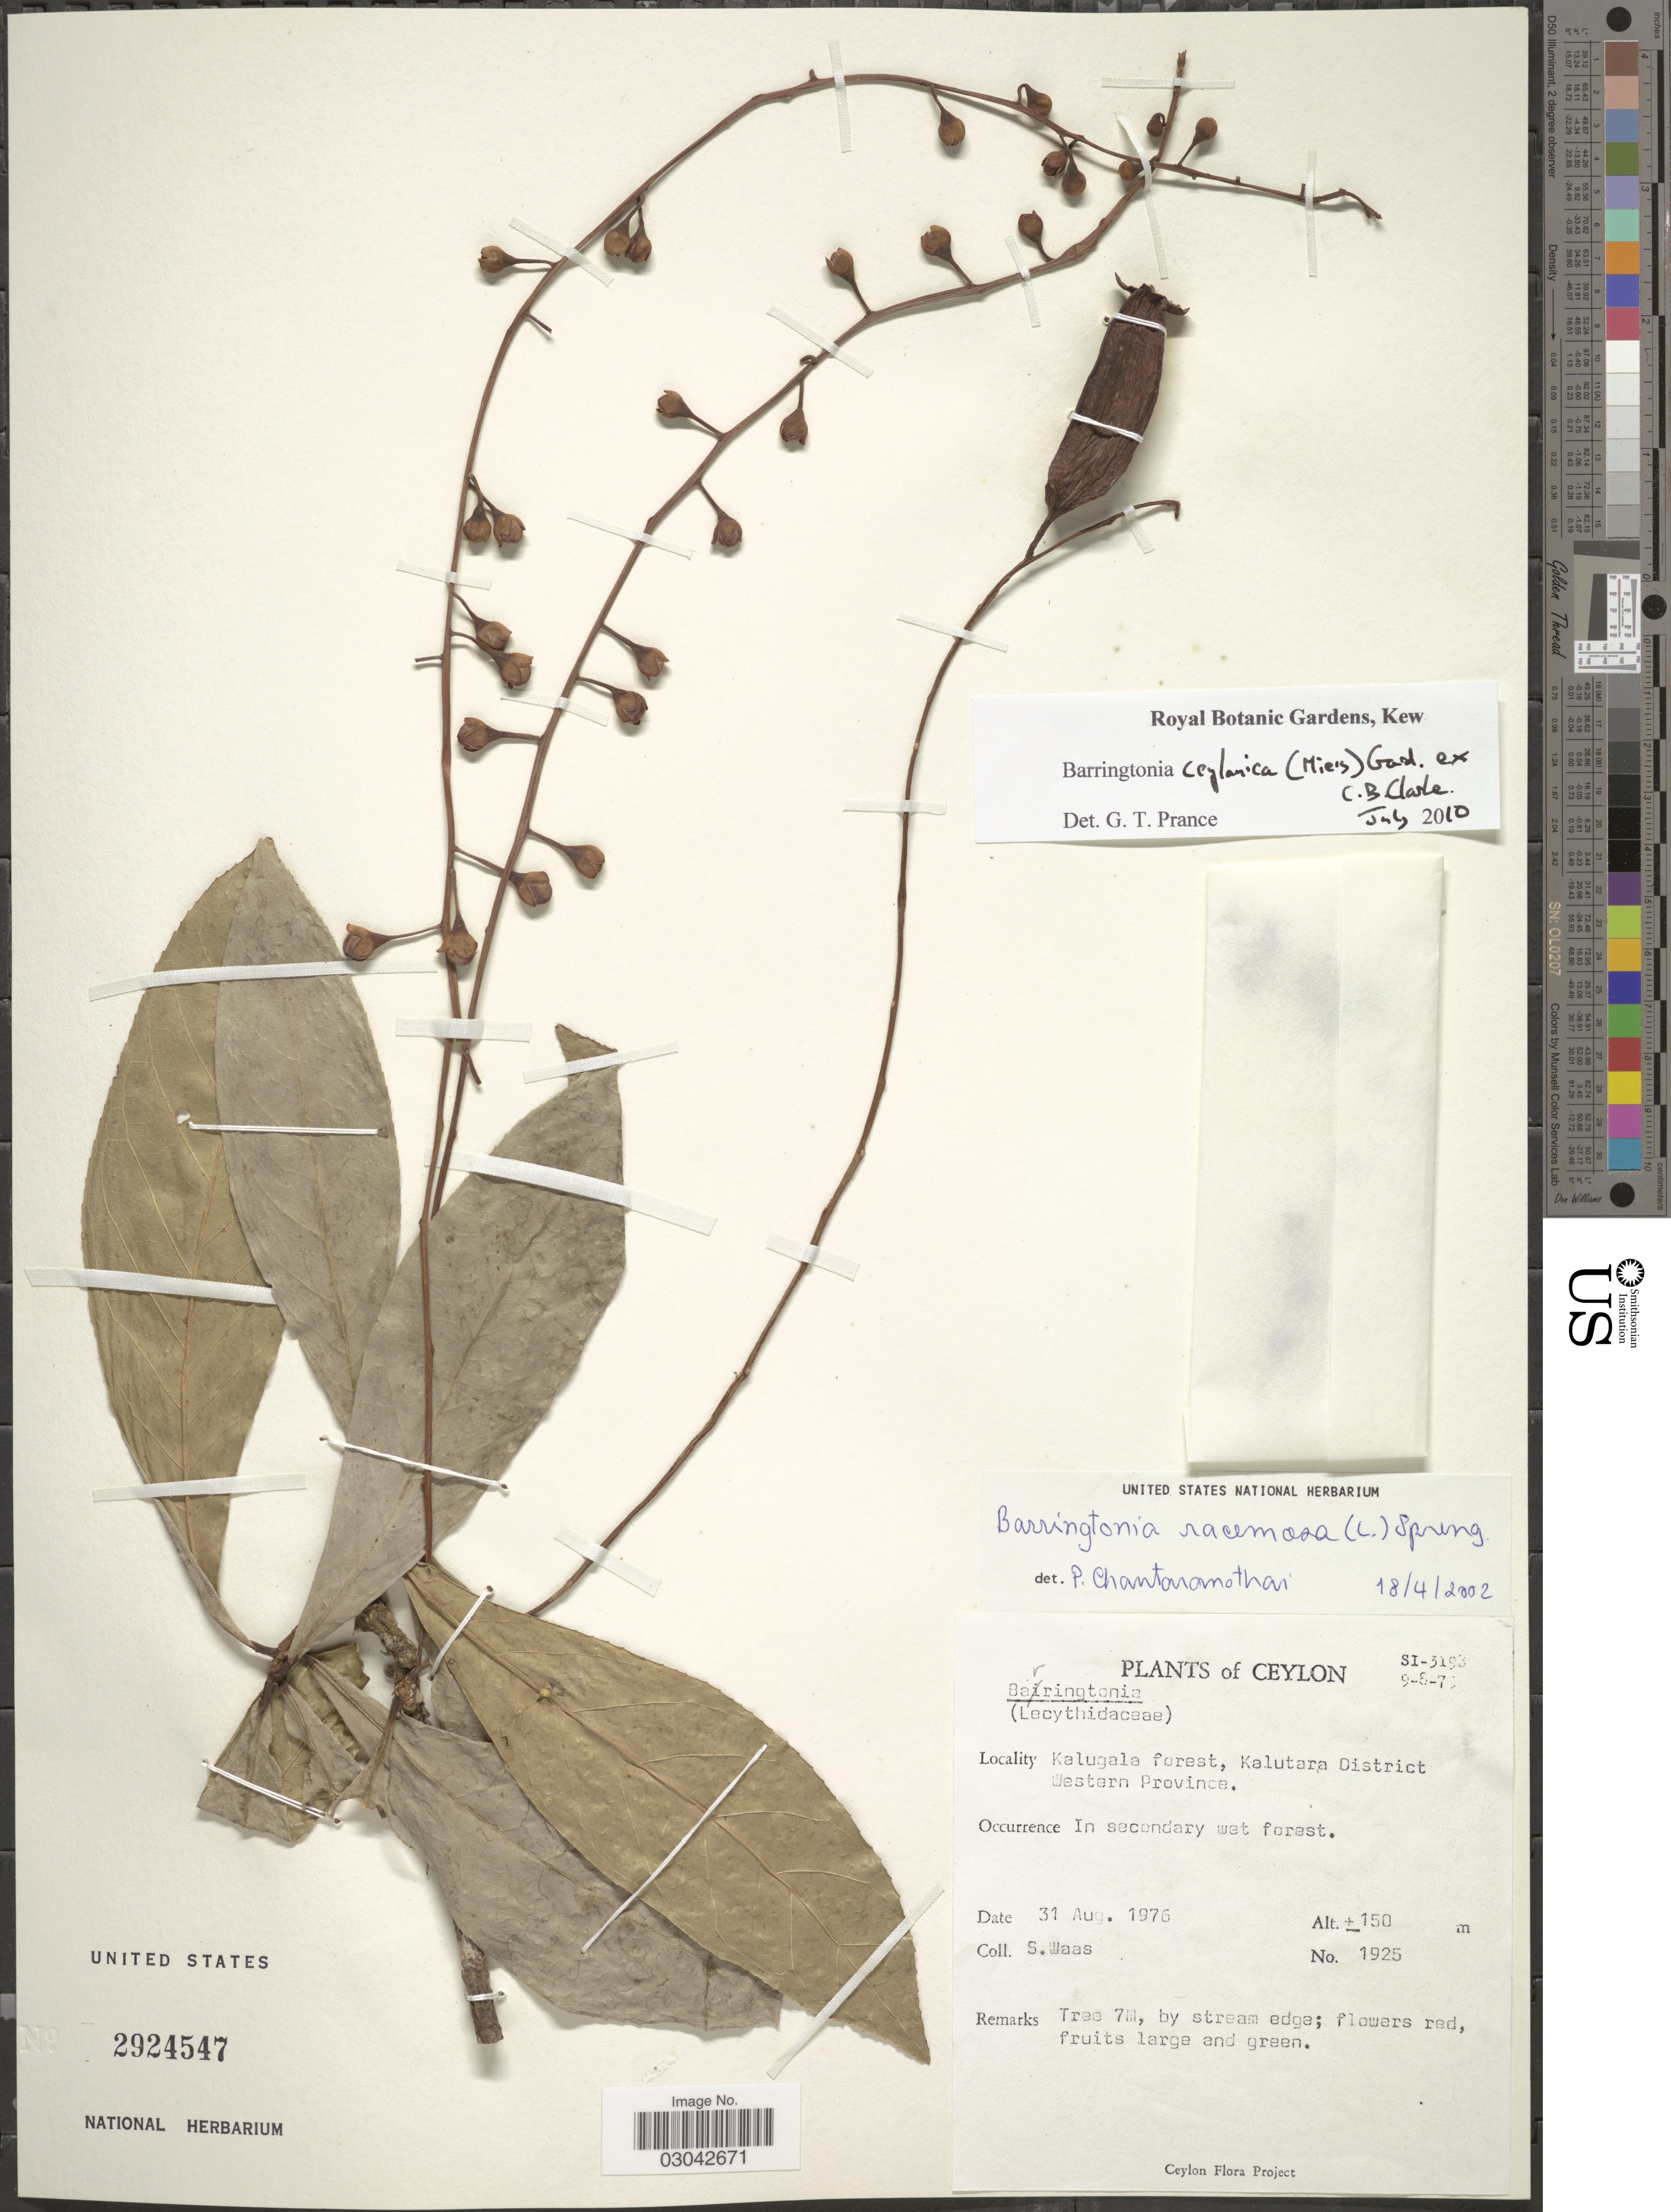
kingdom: Plantae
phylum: Tracheophyta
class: Magnoliopsida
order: Ericales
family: Lecythidaceae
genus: Barringtonia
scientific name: Barringtonia ceylanica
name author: (Miers) Gardner ex C.B. Clarke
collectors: S. Waas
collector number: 1925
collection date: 1976-08-31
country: Sri Lanka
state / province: Western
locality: Ceylon. Kalugala forest, Kalutara District.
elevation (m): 150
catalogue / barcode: US 2924547